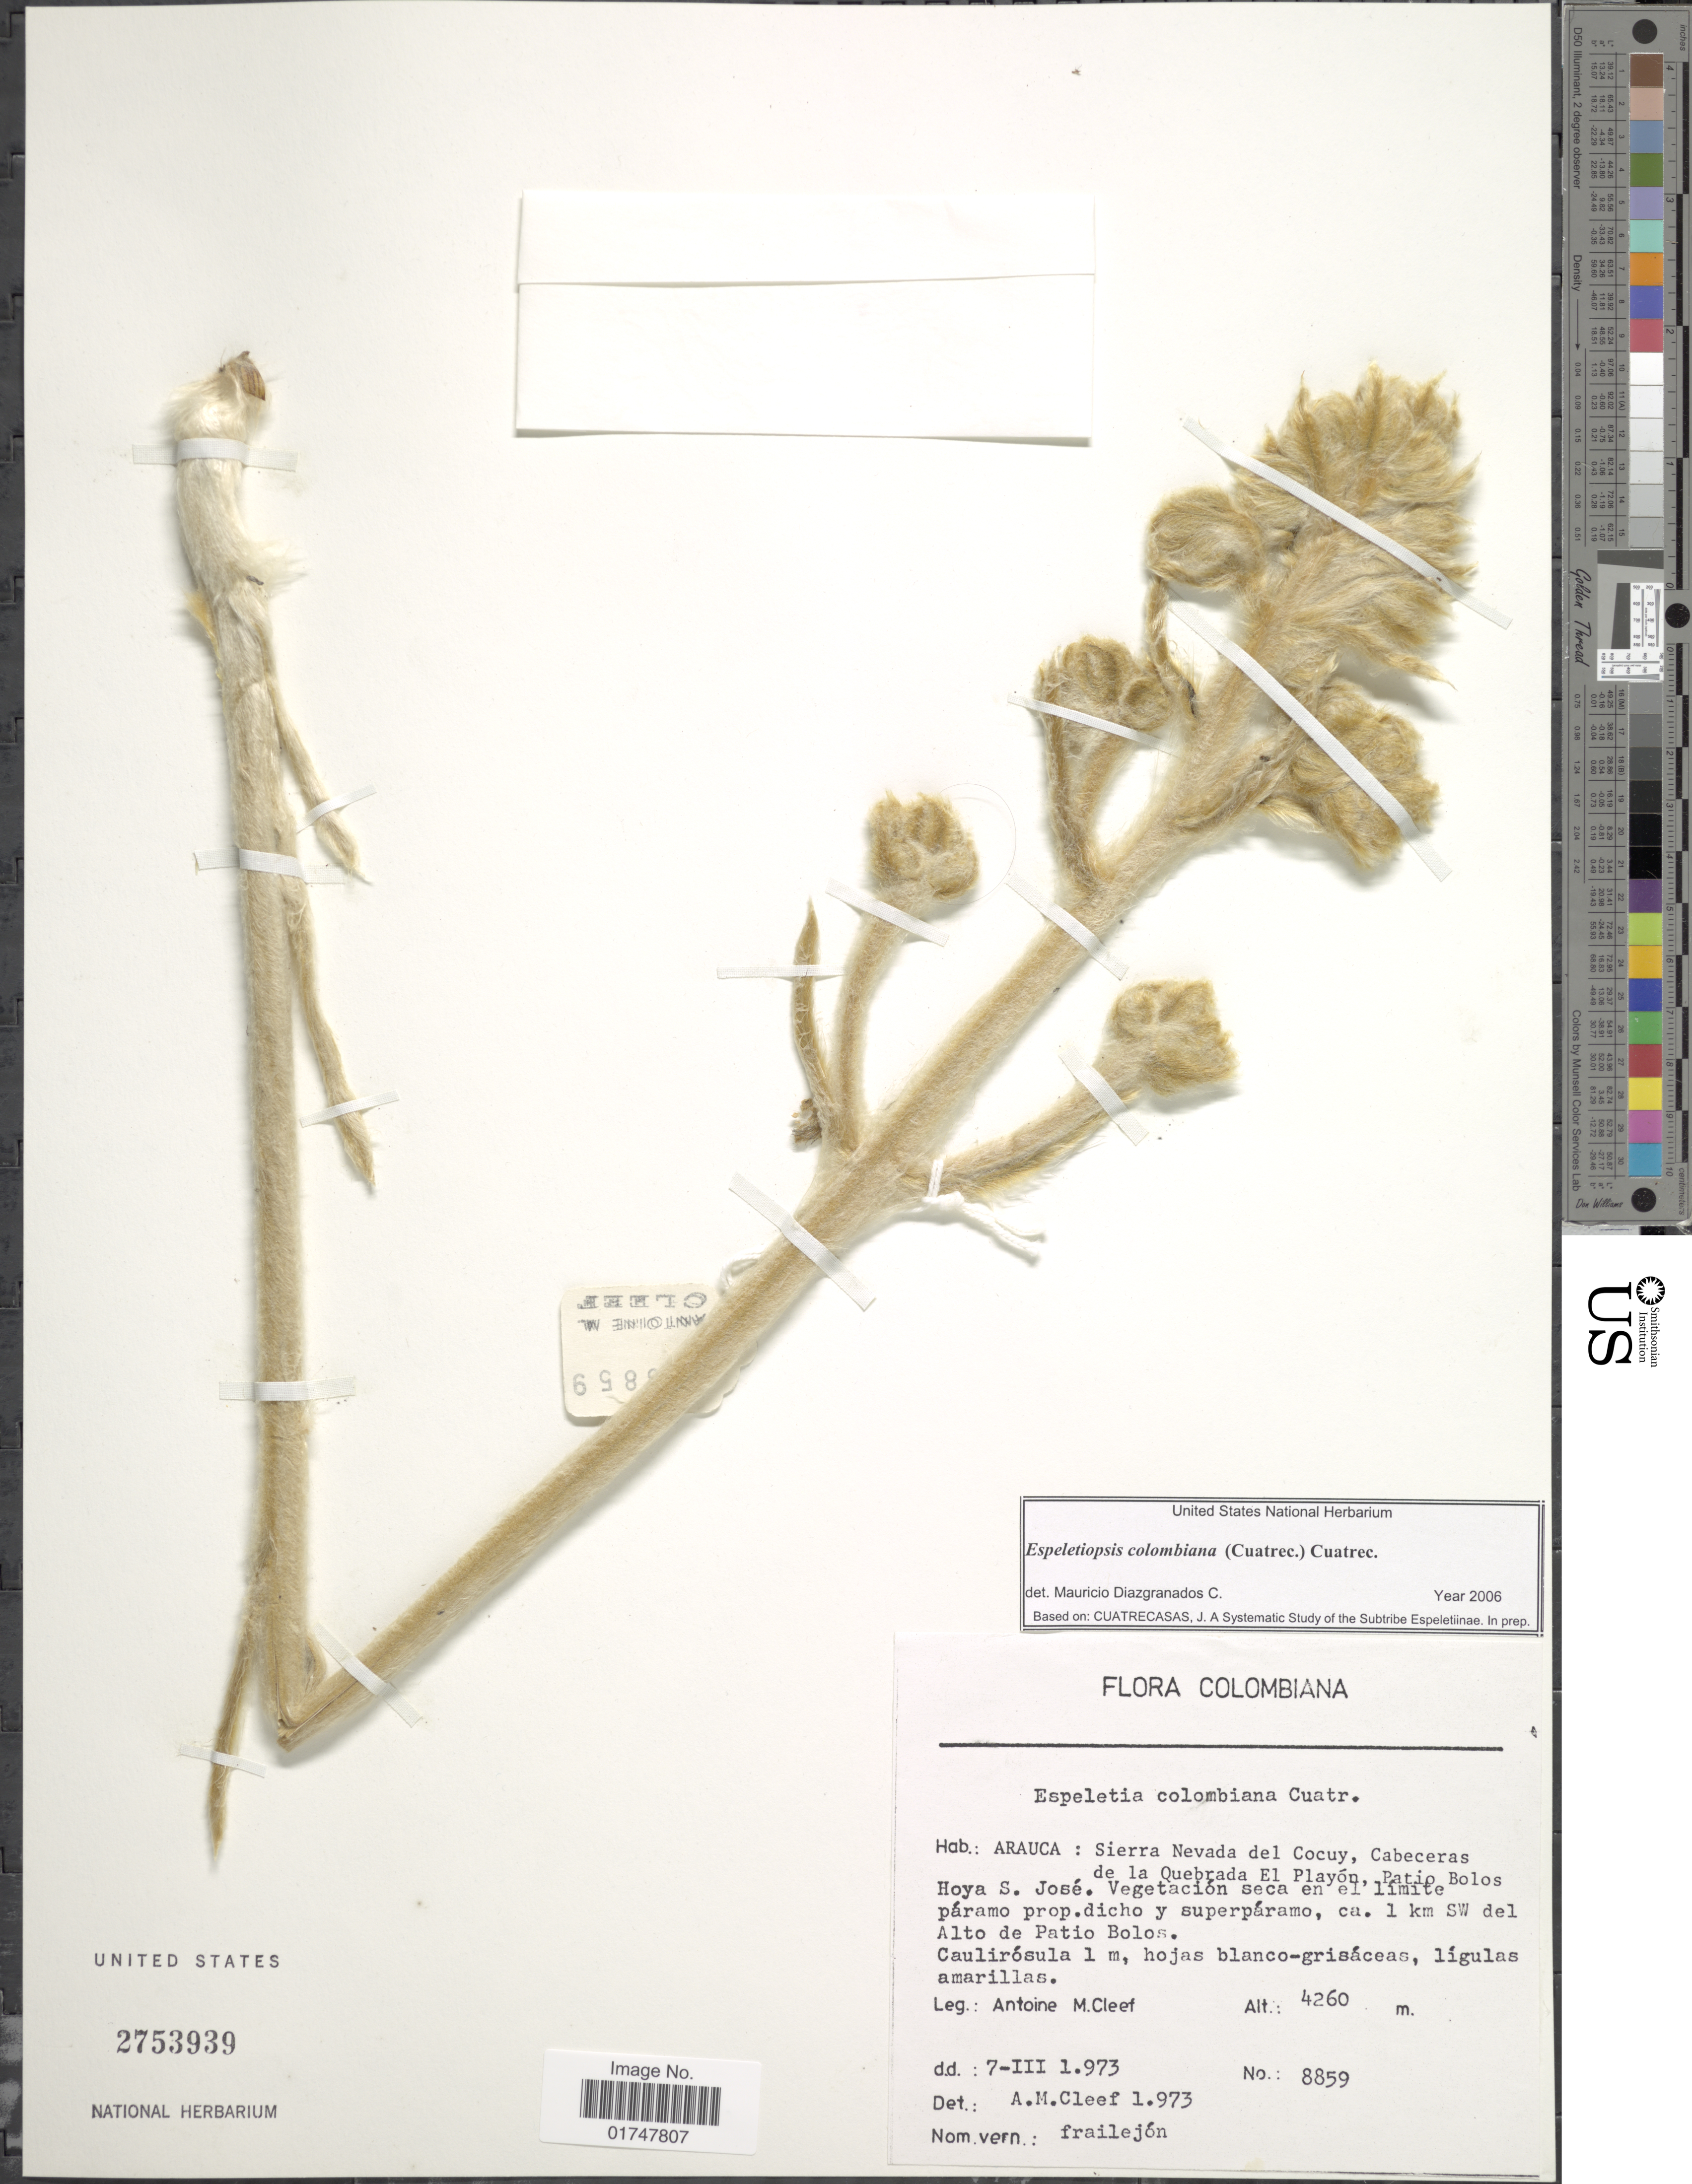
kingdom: Plantae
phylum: Tracheophyta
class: Magnoliopsida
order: Asterales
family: Asteraceae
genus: Espeletiopsis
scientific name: Espeletiopsis colombiana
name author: (Cuatrec.) Cuatrec.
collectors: A. M. Cleef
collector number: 8859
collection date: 1973-03-07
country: Colombia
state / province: Arauca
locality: Sierra Nevada del Cocuy, Cabeceras de la Quebrada El Playón, Patio Bolos Hoya S. José, ca. 1 km SW del Alto de Patio Bolos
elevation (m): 4260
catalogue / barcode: US 2753939